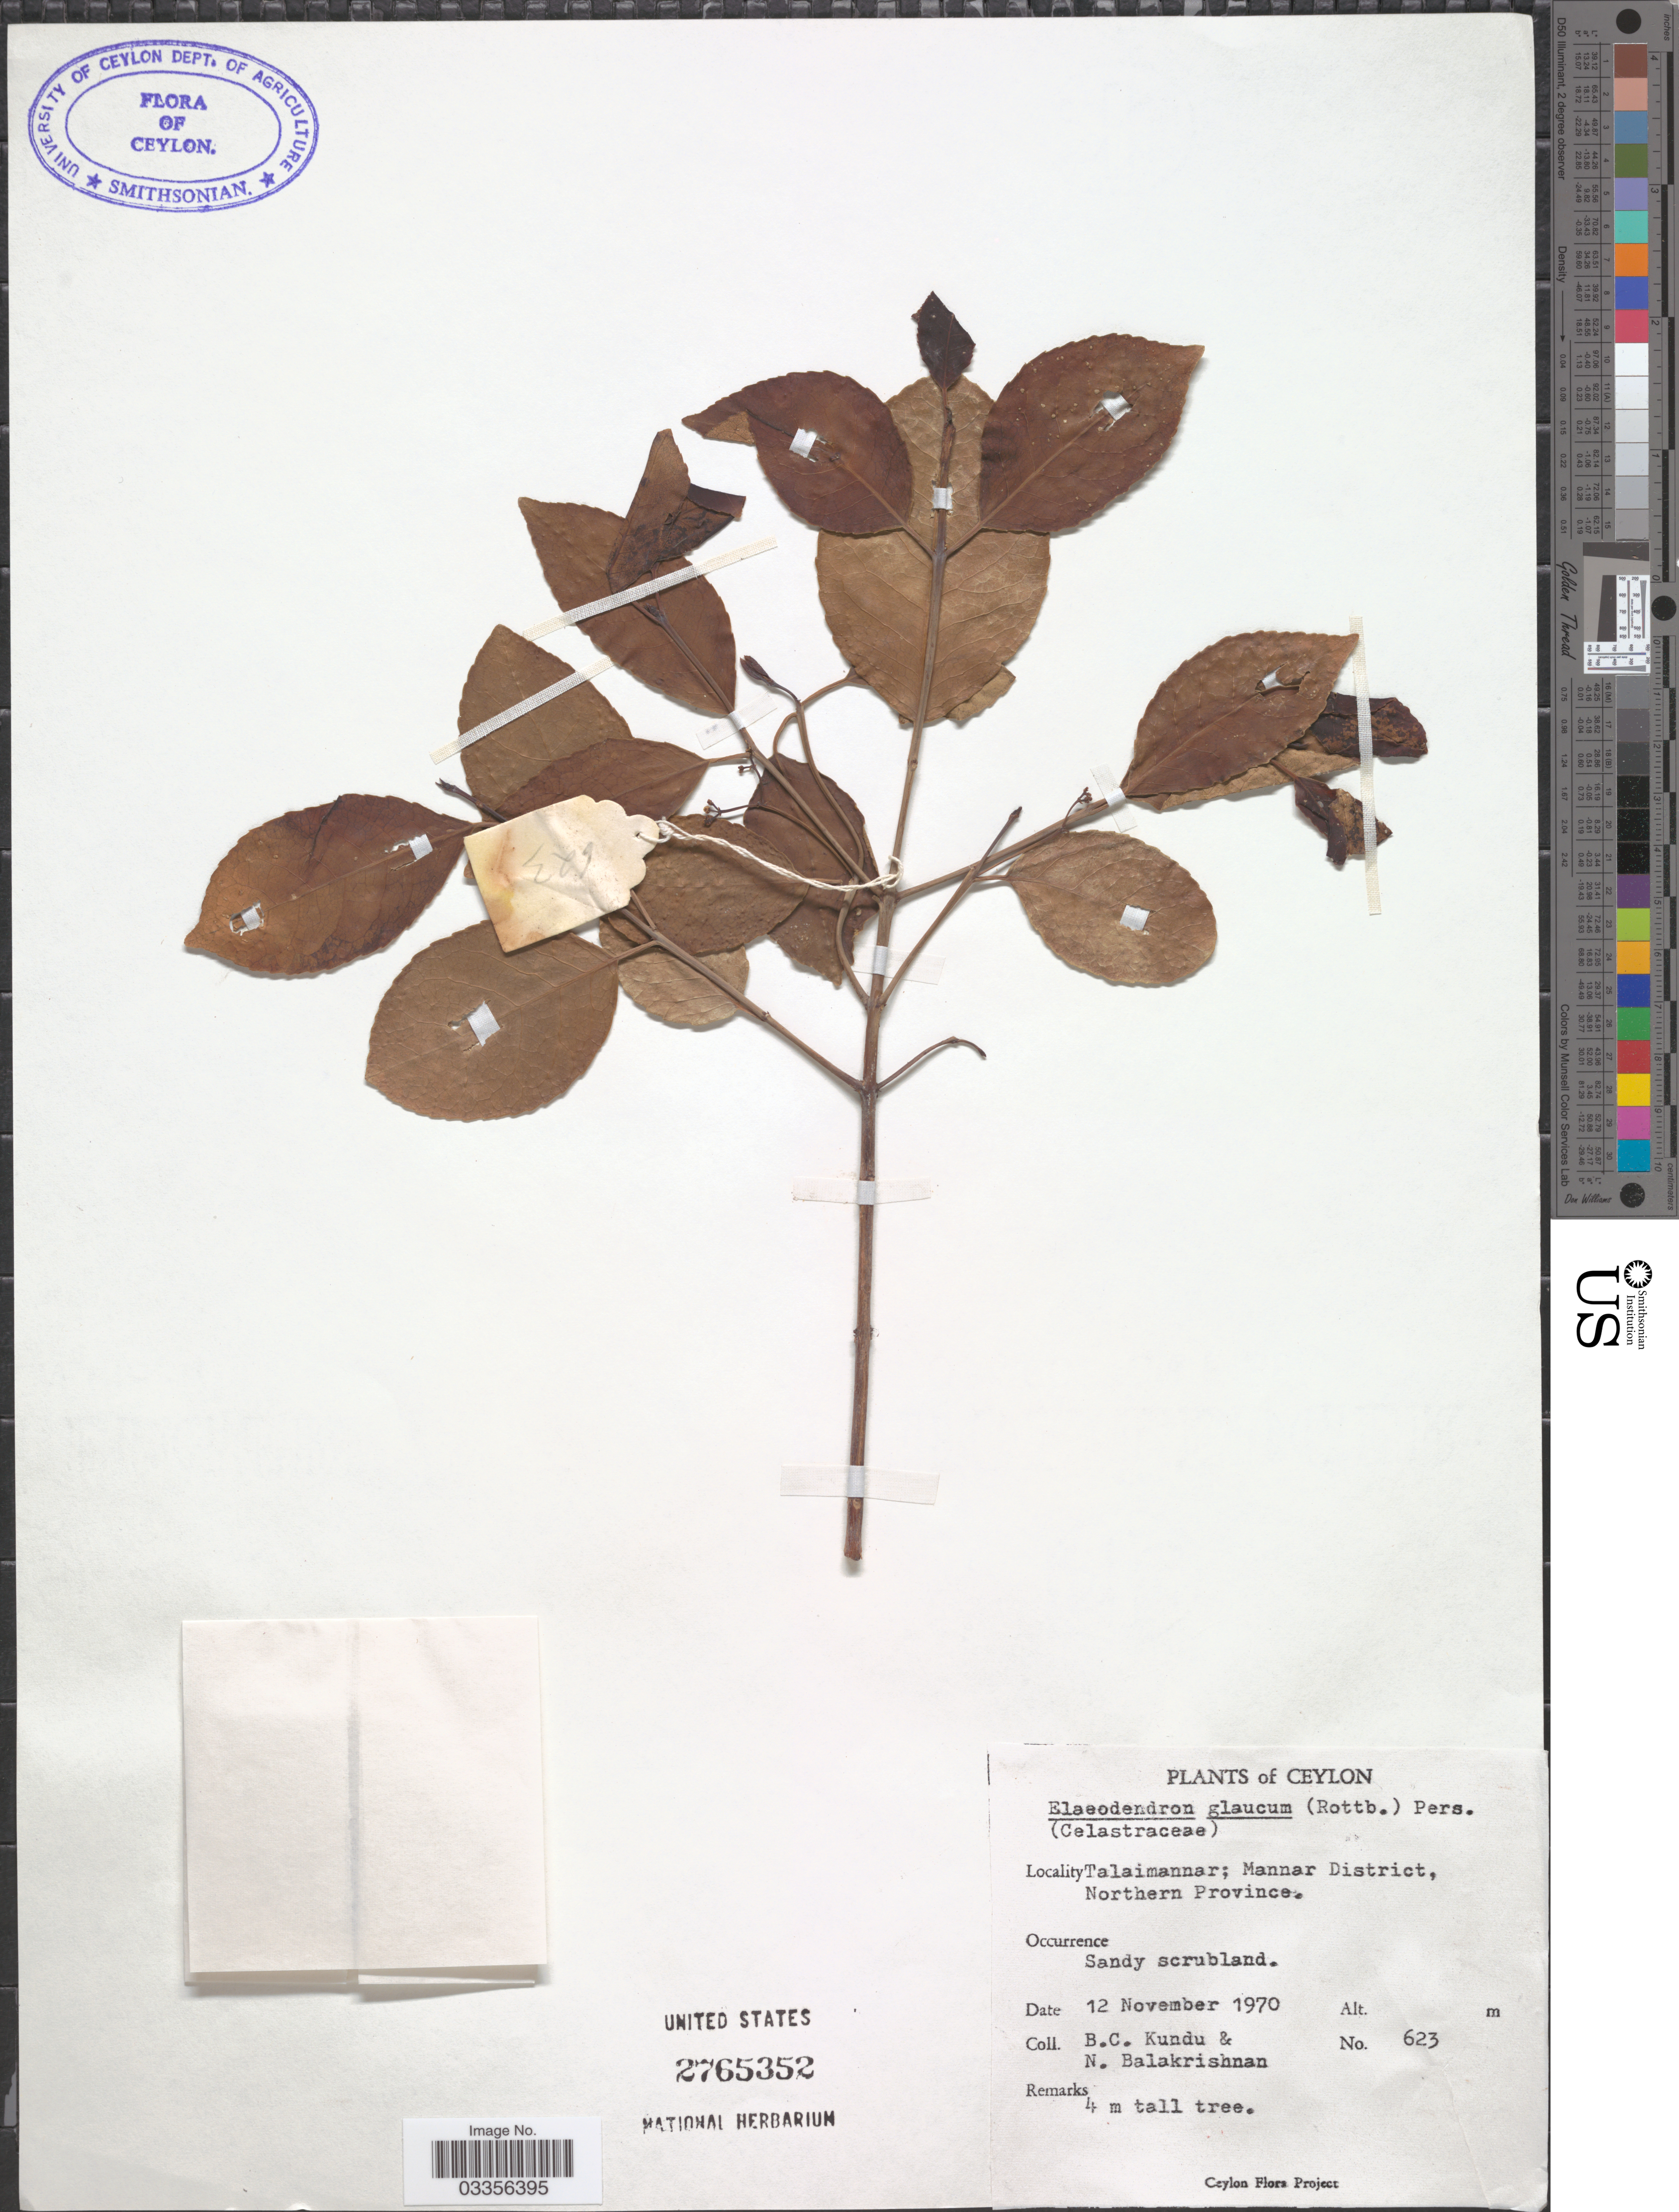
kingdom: Plantae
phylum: Tracheophyta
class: Magnoliopsida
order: Celastrales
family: Celastraceae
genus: Elaeodendron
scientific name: Elaeodendron glaucum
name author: (Rottb.) Pers.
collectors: B. C. Kundu & N. Balakrishnan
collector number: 623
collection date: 1970-11-12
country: Sri Lanka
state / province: Northern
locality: Ceylon. Talaimannar; Mannar District.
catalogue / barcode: US 2765352